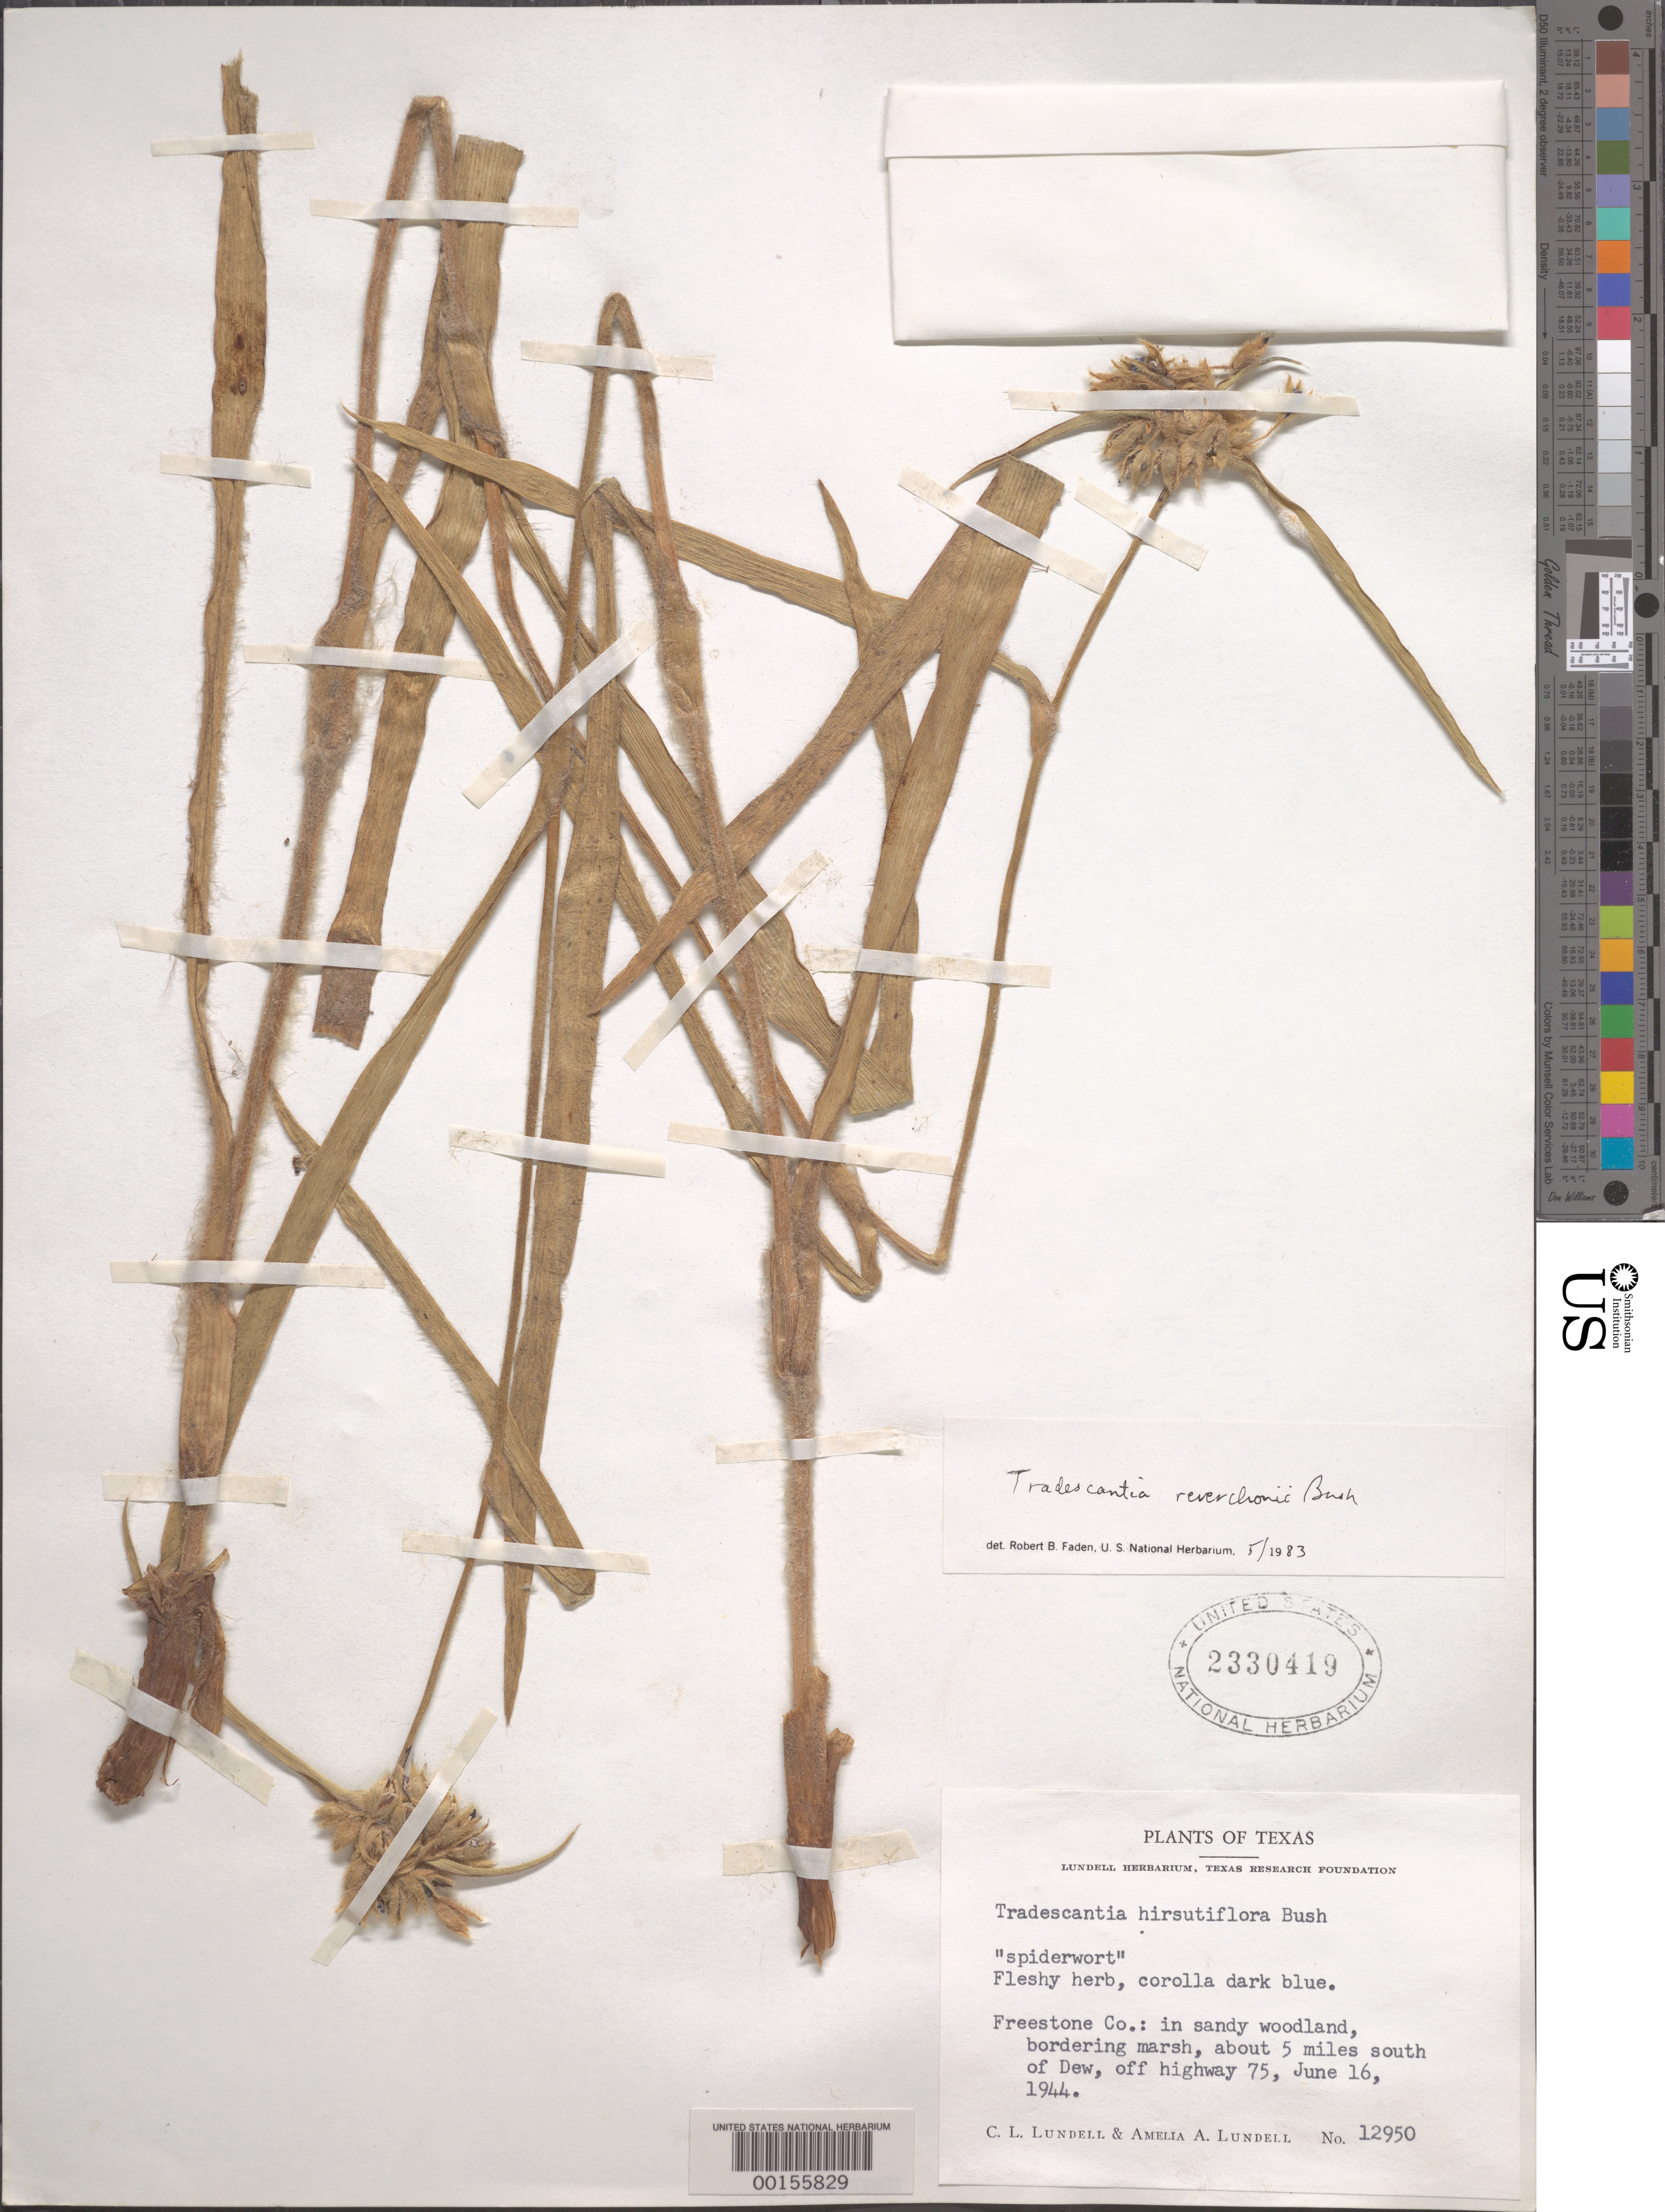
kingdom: Plantae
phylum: Tracheophyta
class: Liliopsida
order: Commelinales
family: Commelinaceae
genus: Tradescantia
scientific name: Tradescantia reverchonii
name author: Bush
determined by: Faden, Robert B., (US), Smithsonian Institution - National Museum of Natural History (UNITED STATES)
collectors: C. L. Lundell & A. A. Lundell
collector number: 12950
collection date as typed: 16 Jun 1944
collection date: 1944-06-16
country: United States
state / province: Texas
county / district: Freestone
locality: S of dew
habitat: Sandy woodland bordering marsh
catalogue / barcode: US 2330419